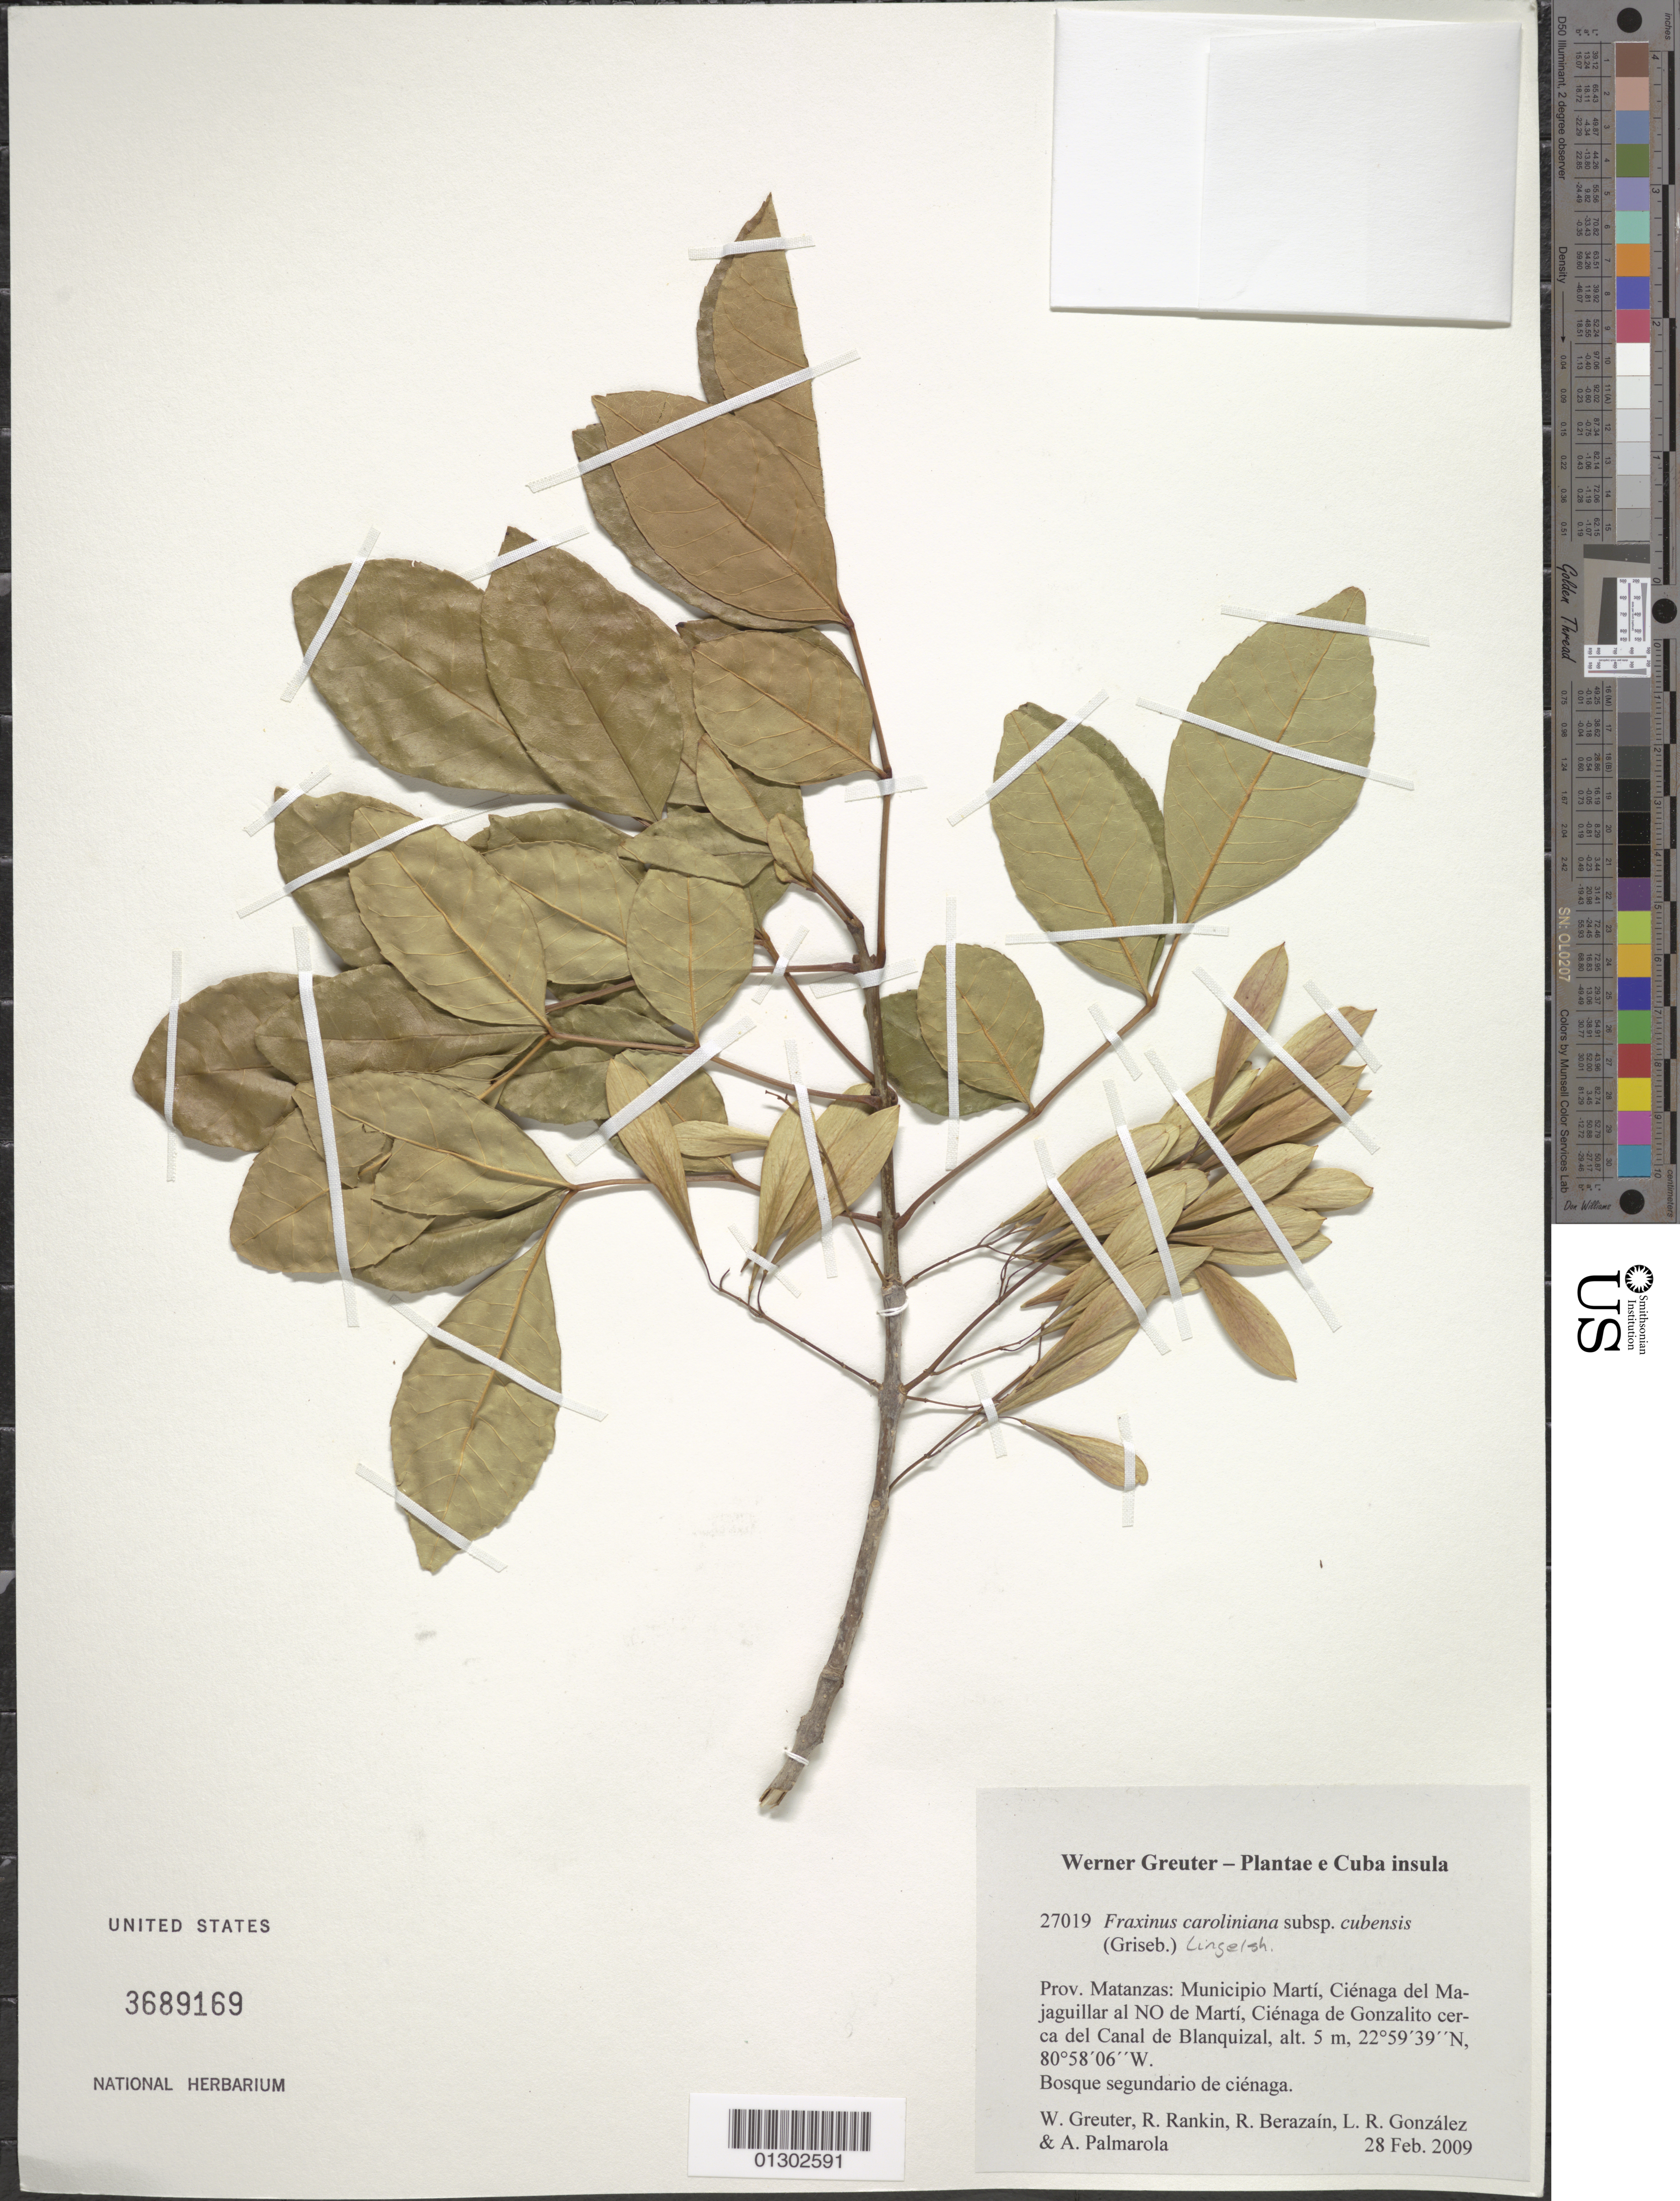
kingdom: Plantae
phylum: Tracheophyta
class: Magnoliopsida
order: Lamiales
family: Oleaceae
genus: Fraxinus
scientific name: Fraxinus caroliniana var. cubensis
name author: (Griseb.) Lingelsh.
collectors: W. R. Greuter, R. Rankin Rodriguez, R. Berazaín, L. Gonzalez & A. Palmarola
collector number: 27019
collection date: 2009-02-28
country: Cuba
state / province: Matanzas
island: Cuba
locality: Municipio Martí, Ciénaga del Majaguillar al NO de Martí, Ciénaga de Gonzalito cerca del Canal de Blanquizal.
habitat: Bosque segundario de ciénaga.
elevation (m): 5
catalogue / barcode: US 3689169